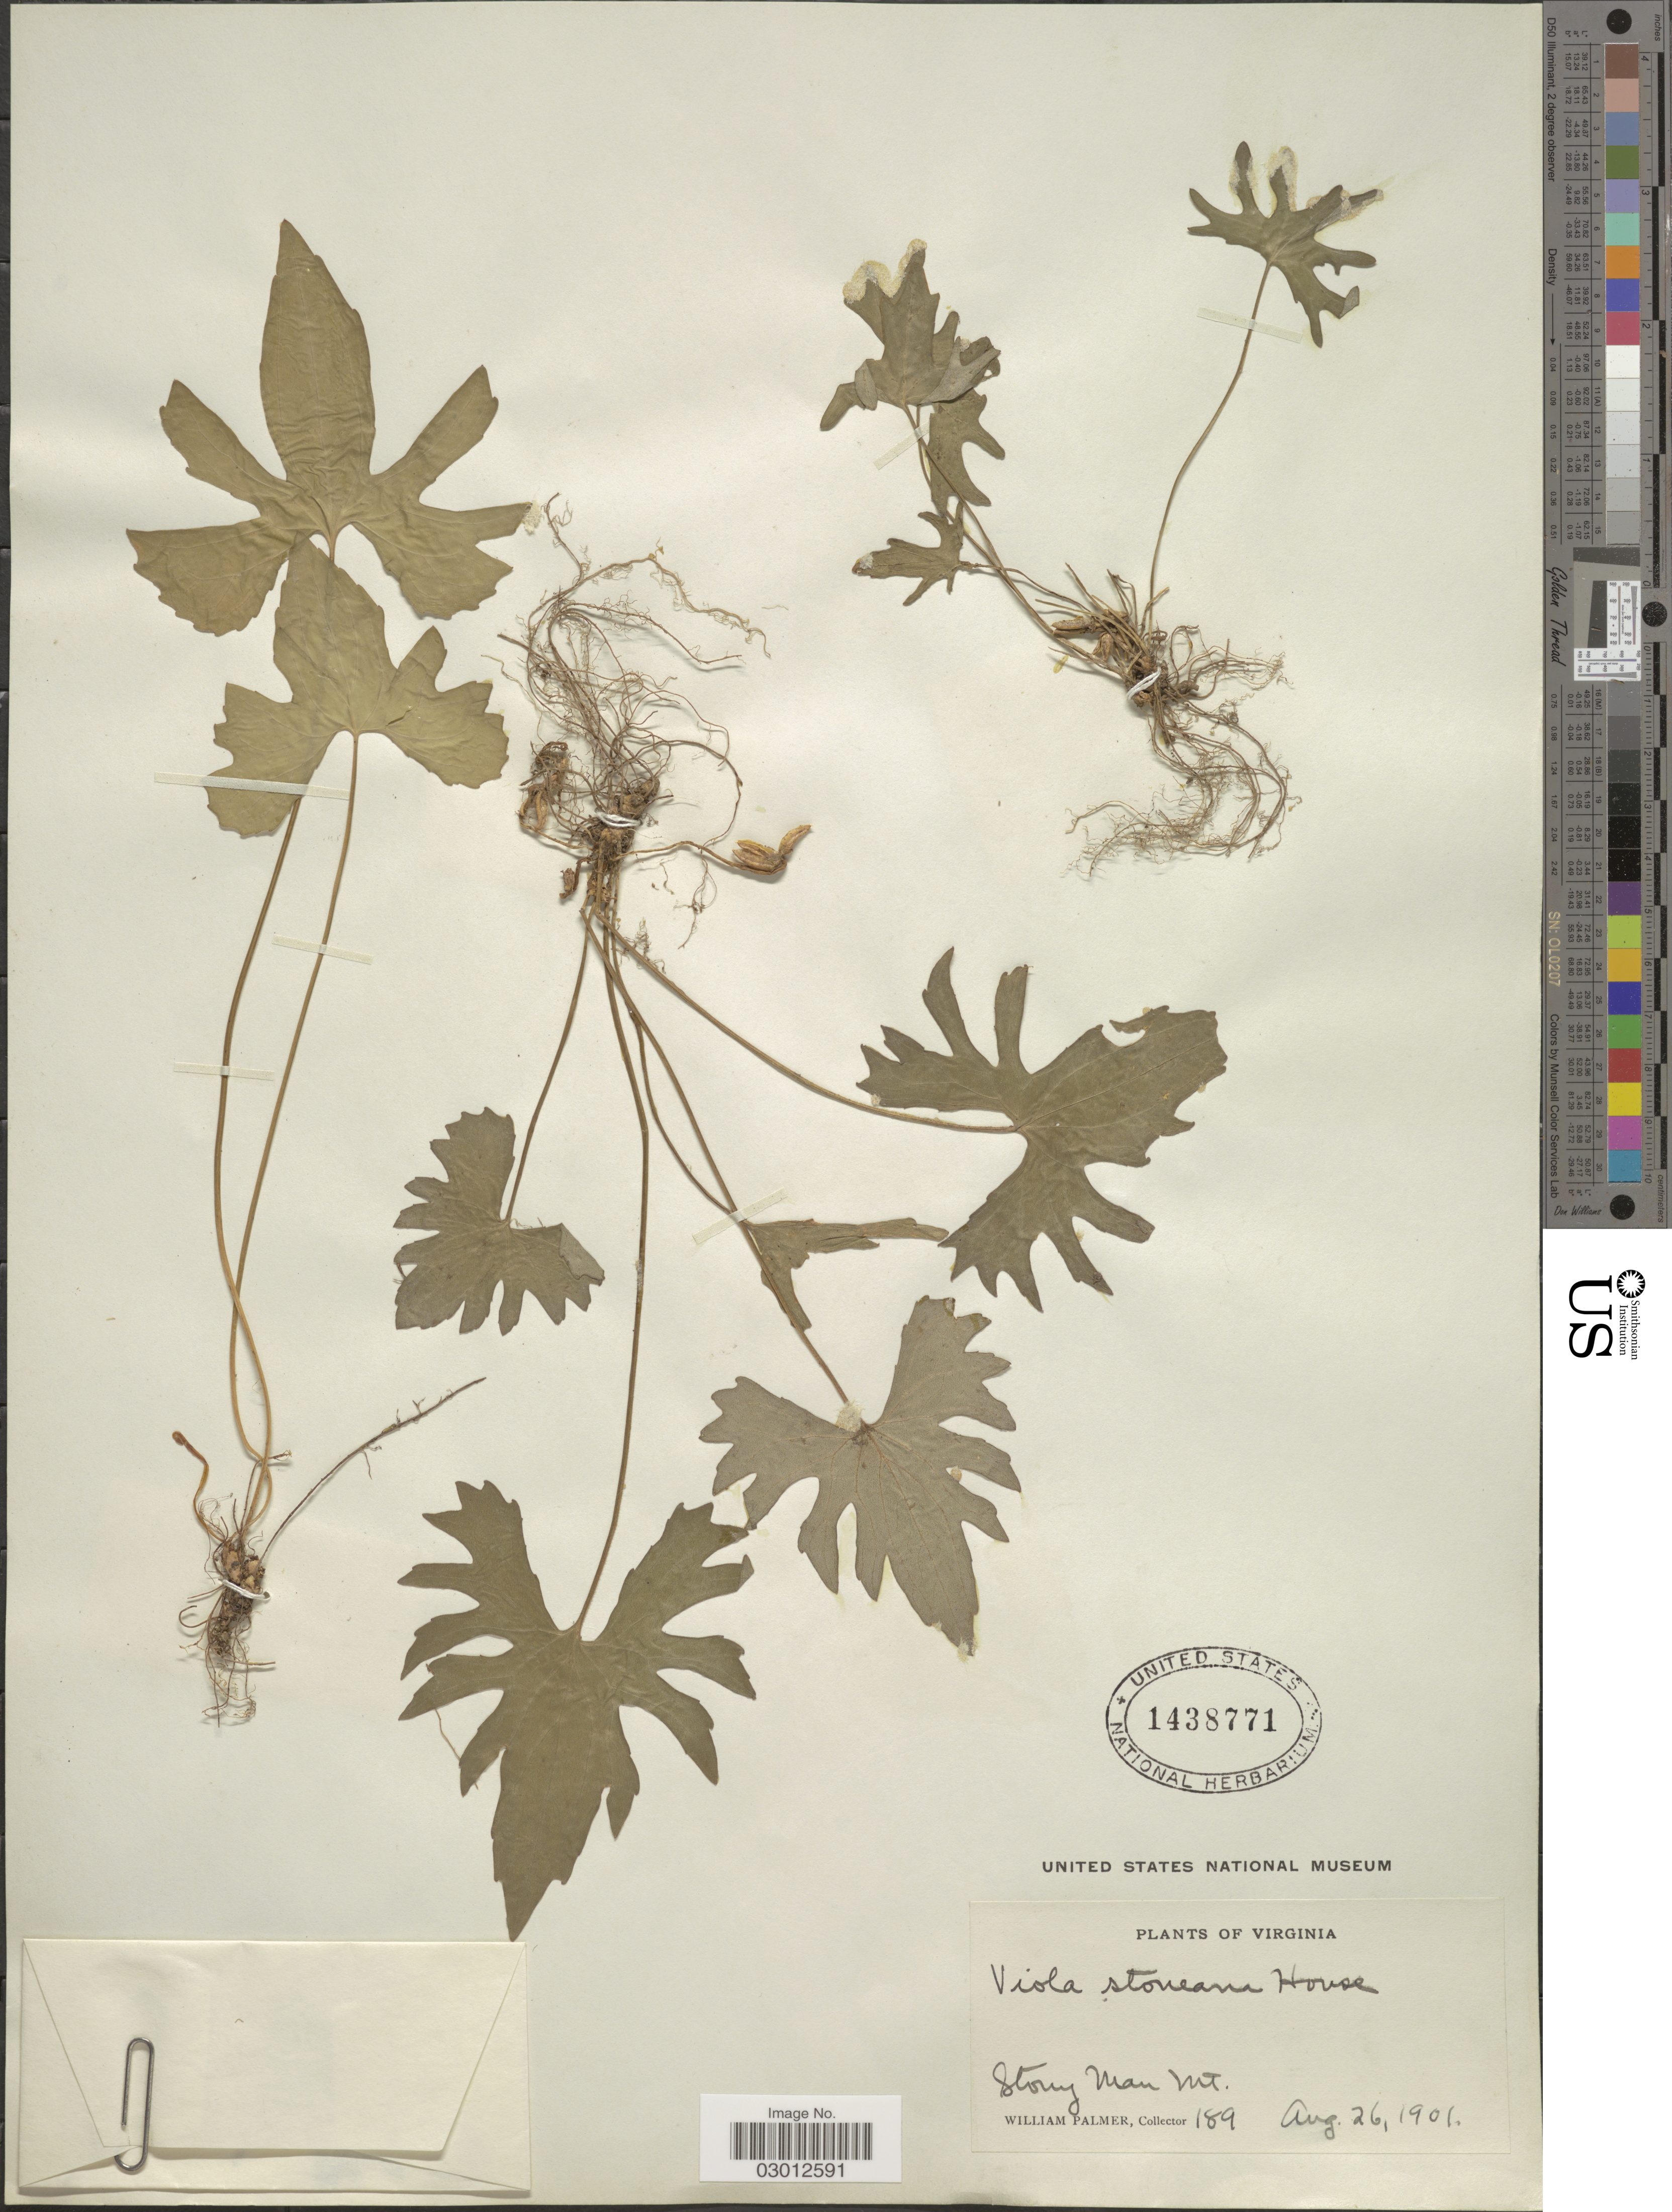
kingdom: Plantae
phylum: Tracheophyta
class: Magnoliopsida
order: Malpighiales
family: Violaceae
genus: Viola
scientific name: Viola palmata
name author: L.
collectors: W. Palmer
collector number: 189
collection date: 1901-08-26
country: United States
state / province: Virginia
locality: Stony Man Mt.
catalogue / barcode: US 1438771